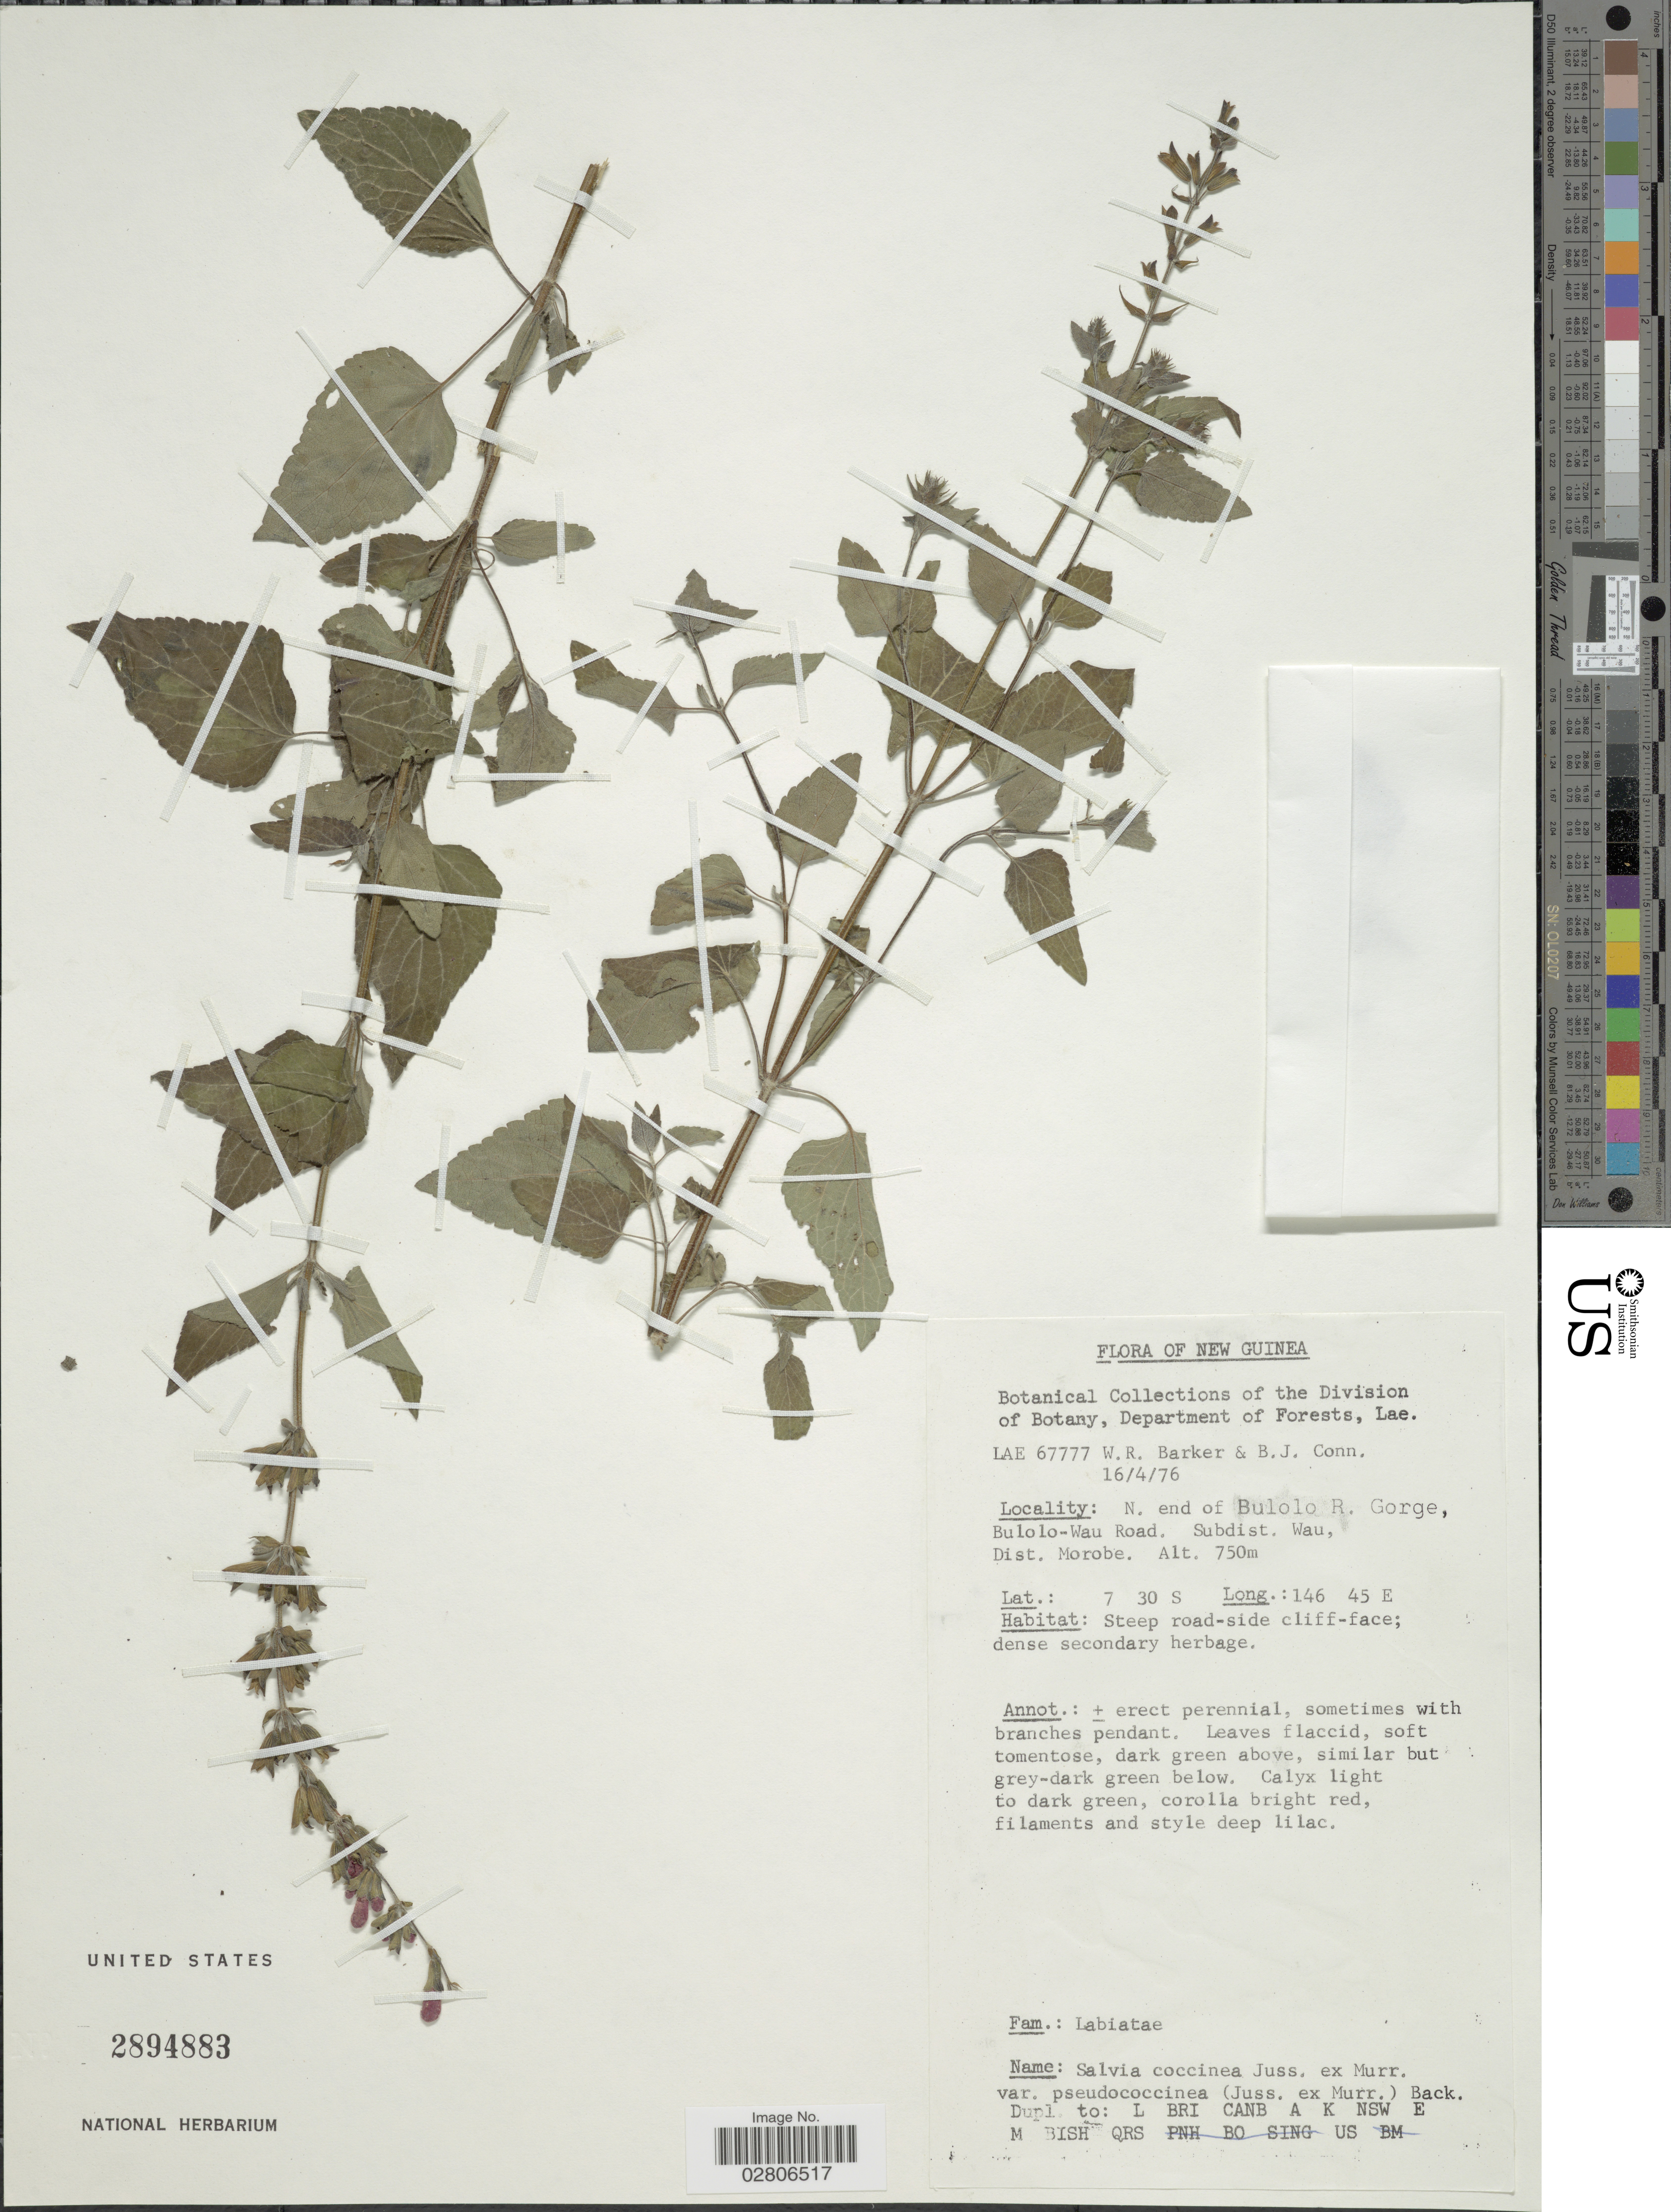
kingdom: Plantae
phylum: Tracheophyta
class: Magnoliopsida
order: Lamiales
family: Lamiaceae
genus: Salvia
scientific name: Salvia coccinea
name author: Etlinger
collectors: W. R. Barker & B. Conn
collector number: LAE 67777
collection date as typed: Transcribed d/m/y: 16/4/76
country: Papua New Guinea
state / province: Morobe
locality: New Guinea, N. end of Bulolo R. Gorge, Bulolo-Wau Road, Subdist. Wau, Dist. Morobe.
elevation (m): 750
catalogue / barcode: US 2894883